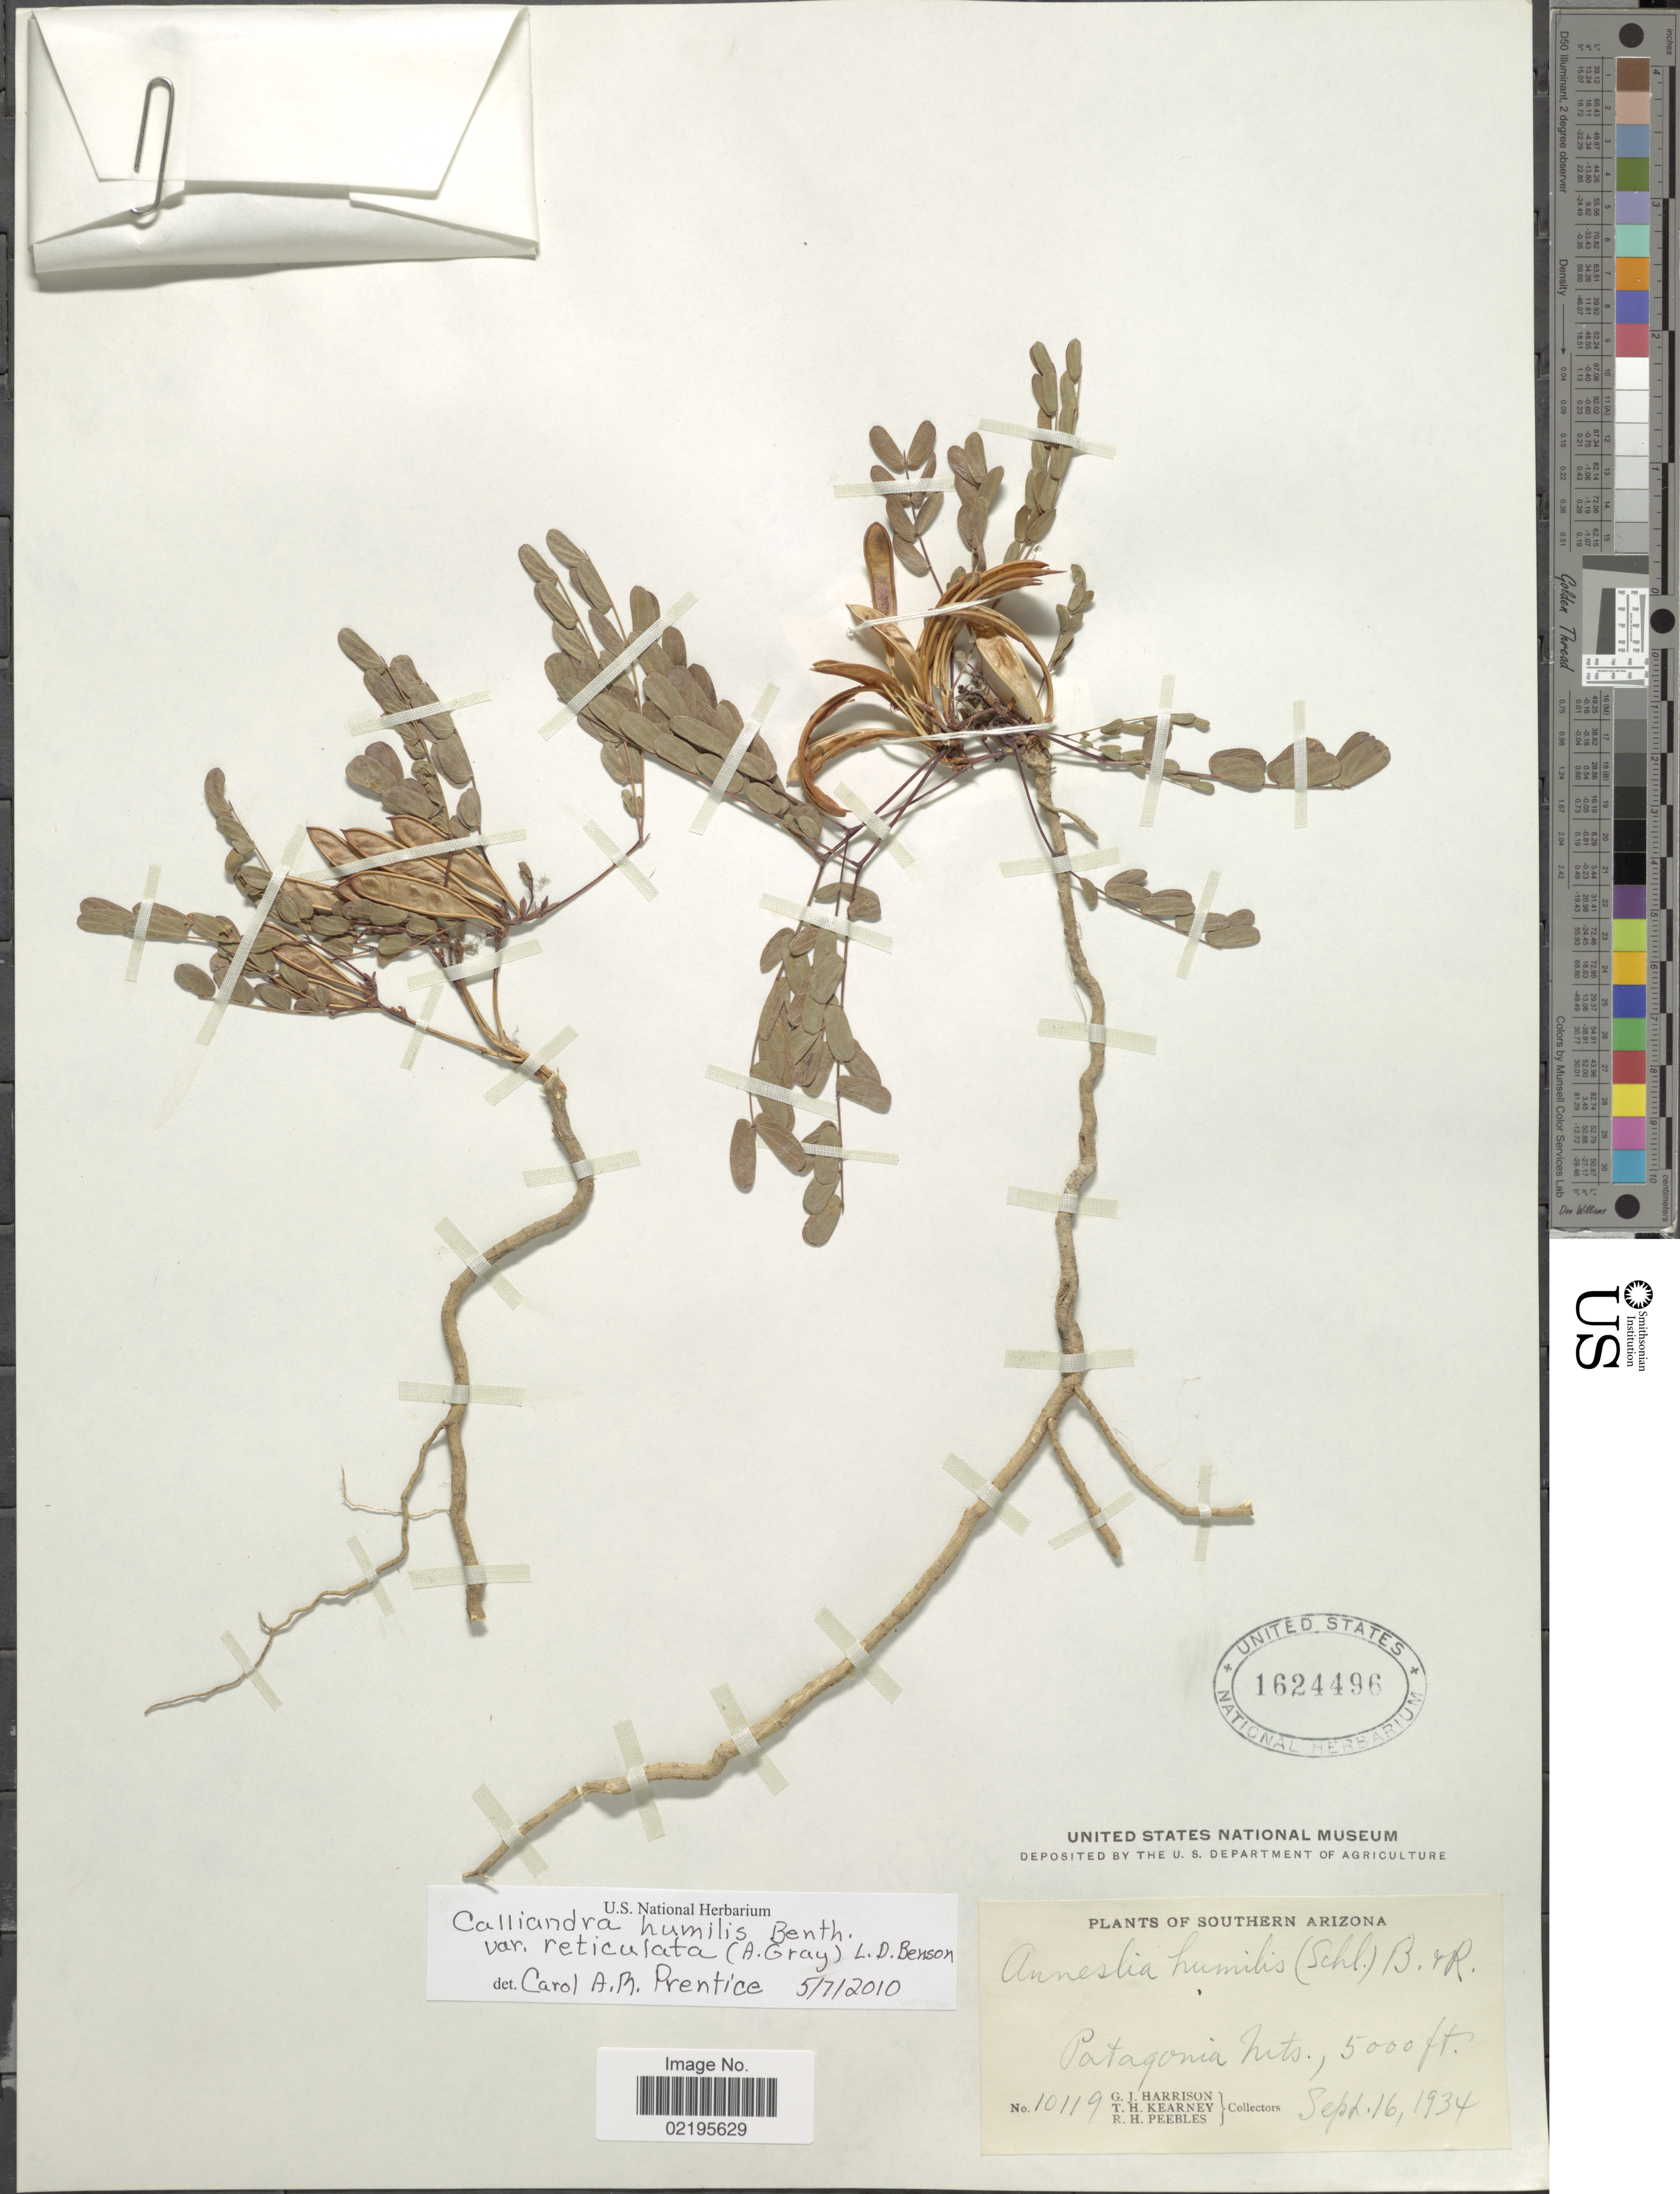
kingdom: Plantae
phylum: Tracheophyta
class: Magnoliopsida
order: Fabales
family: Fabaceae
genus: Calliandra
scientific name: Calliandra humilis var. reticulata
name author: (A. Gray) L.D. Benson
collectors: G. J. Harrison, T. H. Kearney & R. H. Peebles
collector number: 10119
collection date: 1934-09-16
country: United States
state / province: Arizona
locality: Southern Arizona, Patagonia Mts.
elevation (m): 1524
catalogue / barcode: US 1624496